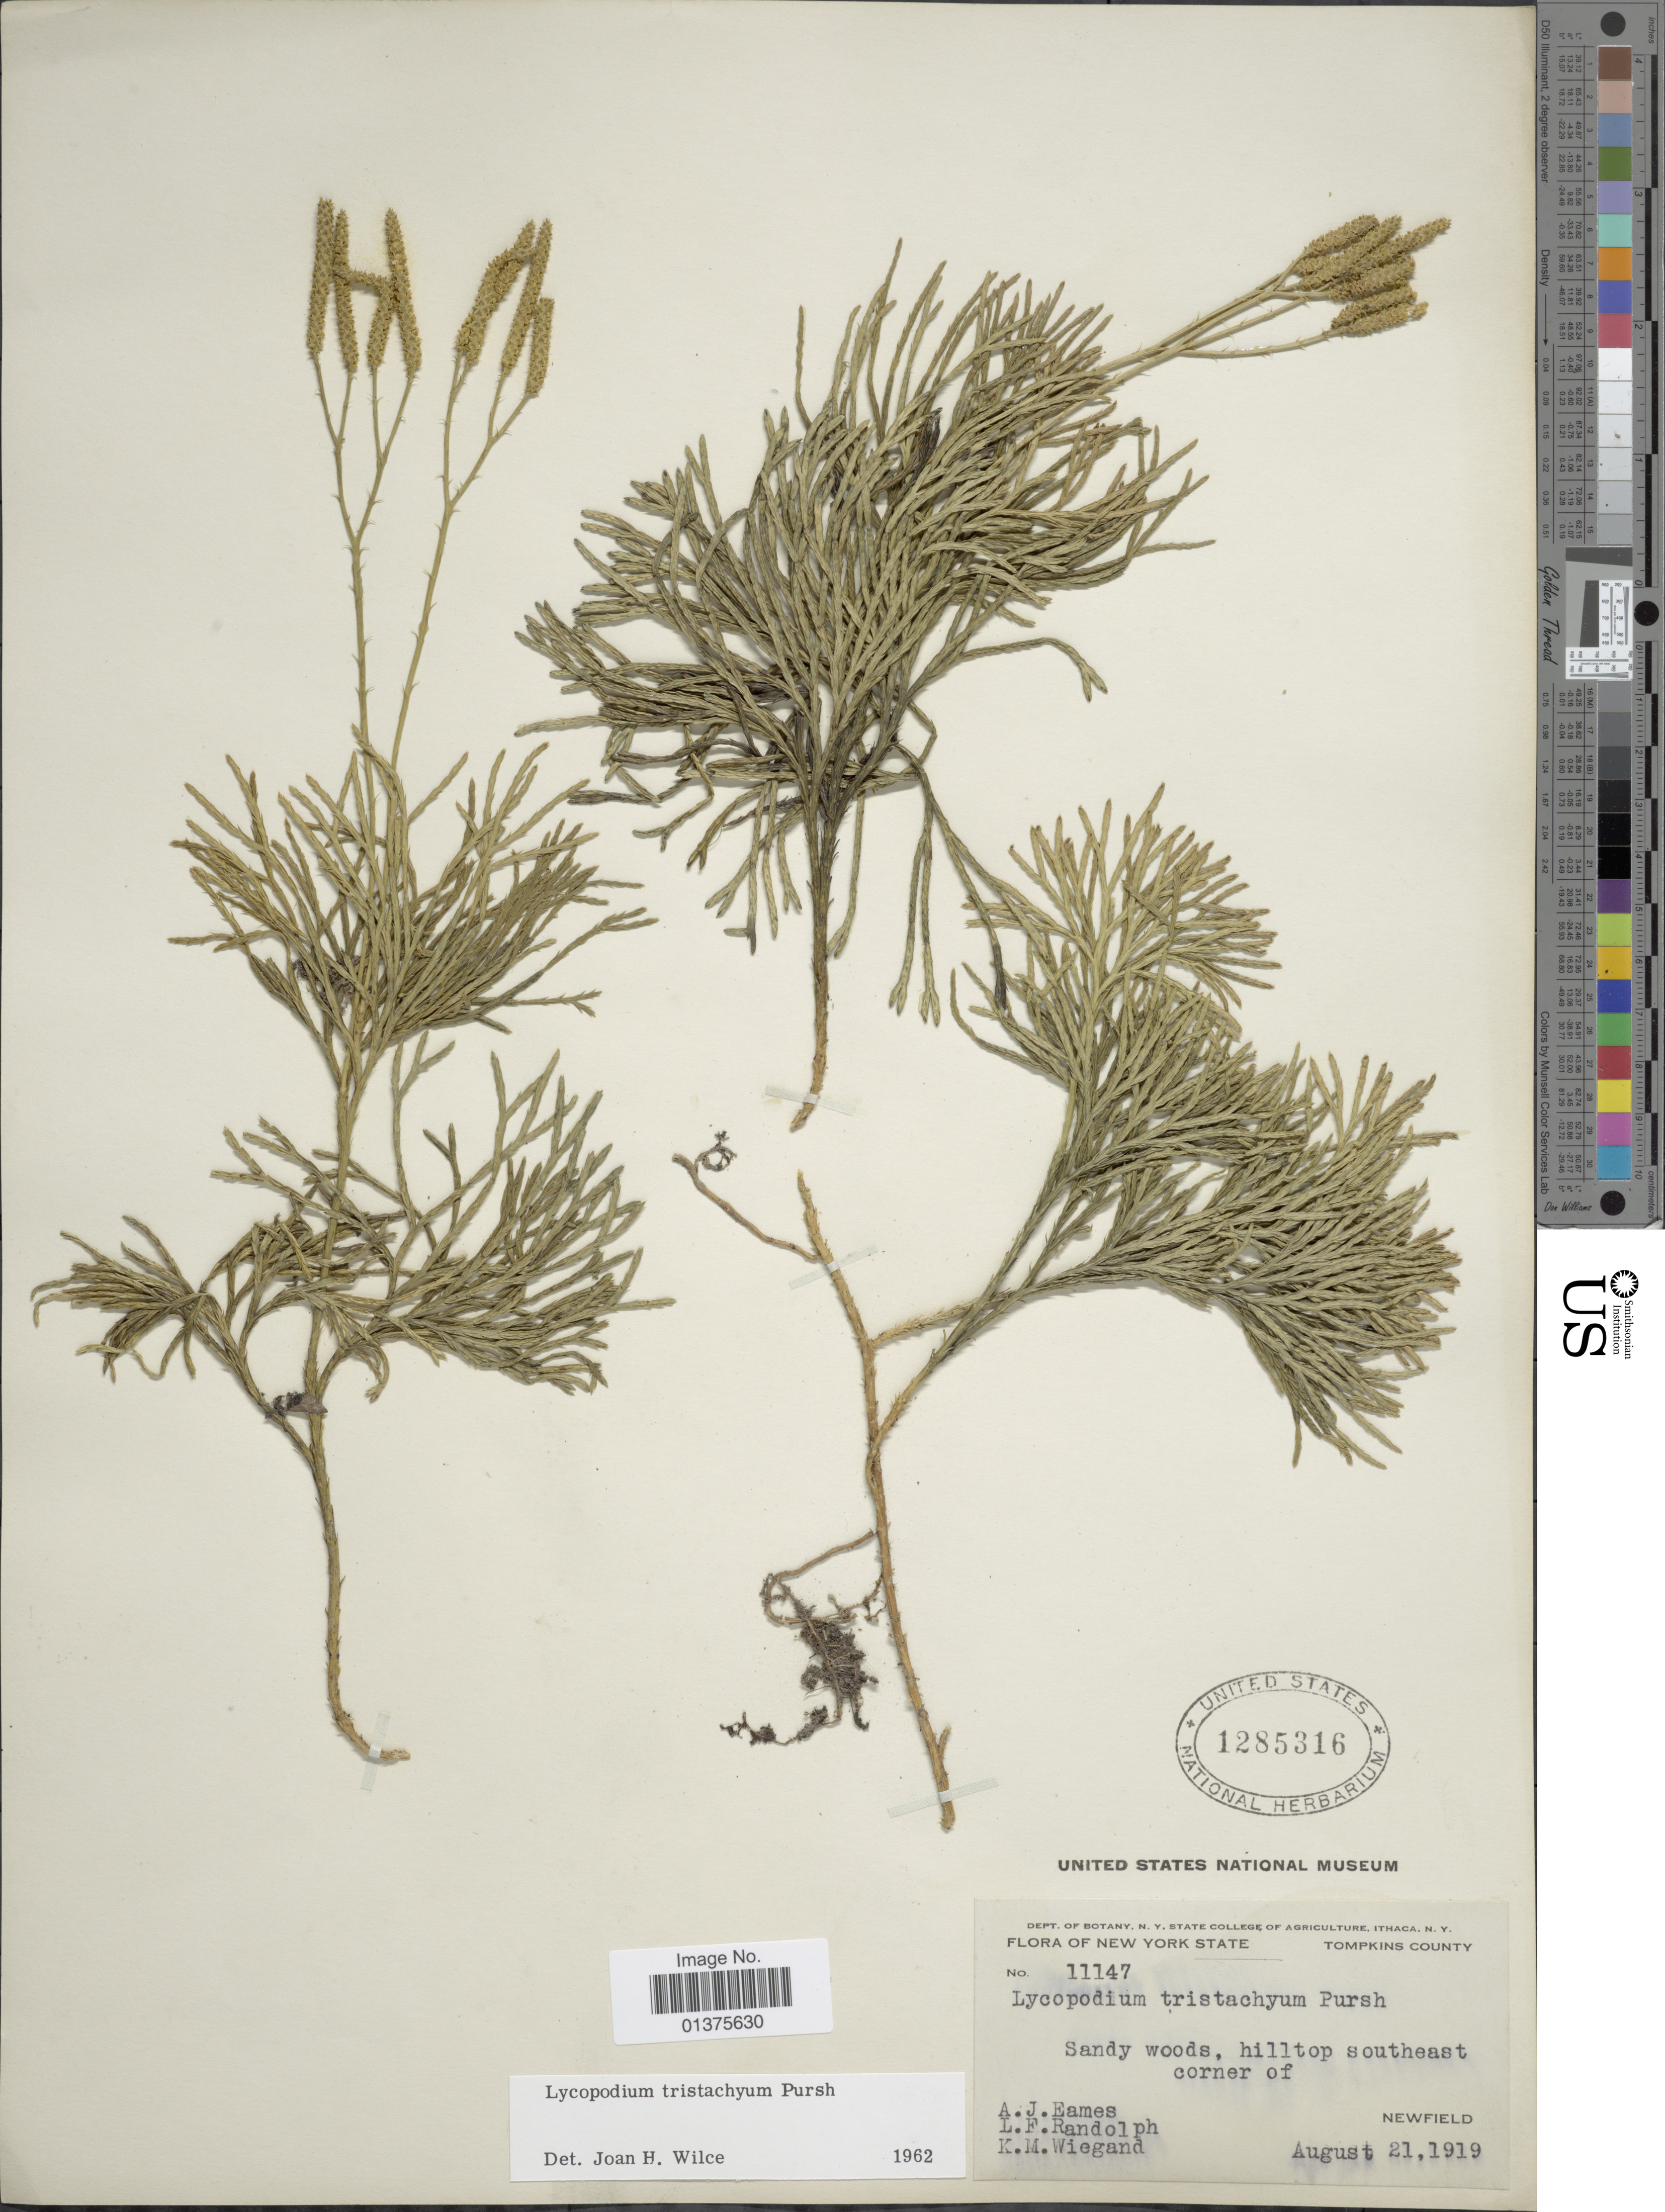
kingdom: Plantae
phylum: Tracheophyta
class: Lycopodiopsida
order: Lycopodiales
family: Lycopodiaceae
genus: Diphasiastrum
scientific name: Diphasiastrum tristachyum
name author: (Pursh) Holub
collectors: A. J. Eames, L. F. Randolph & K. M. Wiegand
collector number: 11147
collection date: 1919-08-21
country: United States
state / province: New York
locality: Tompkins County, Sandy woods, hilltop southeast corner of Newfield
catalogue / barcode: US 1285316